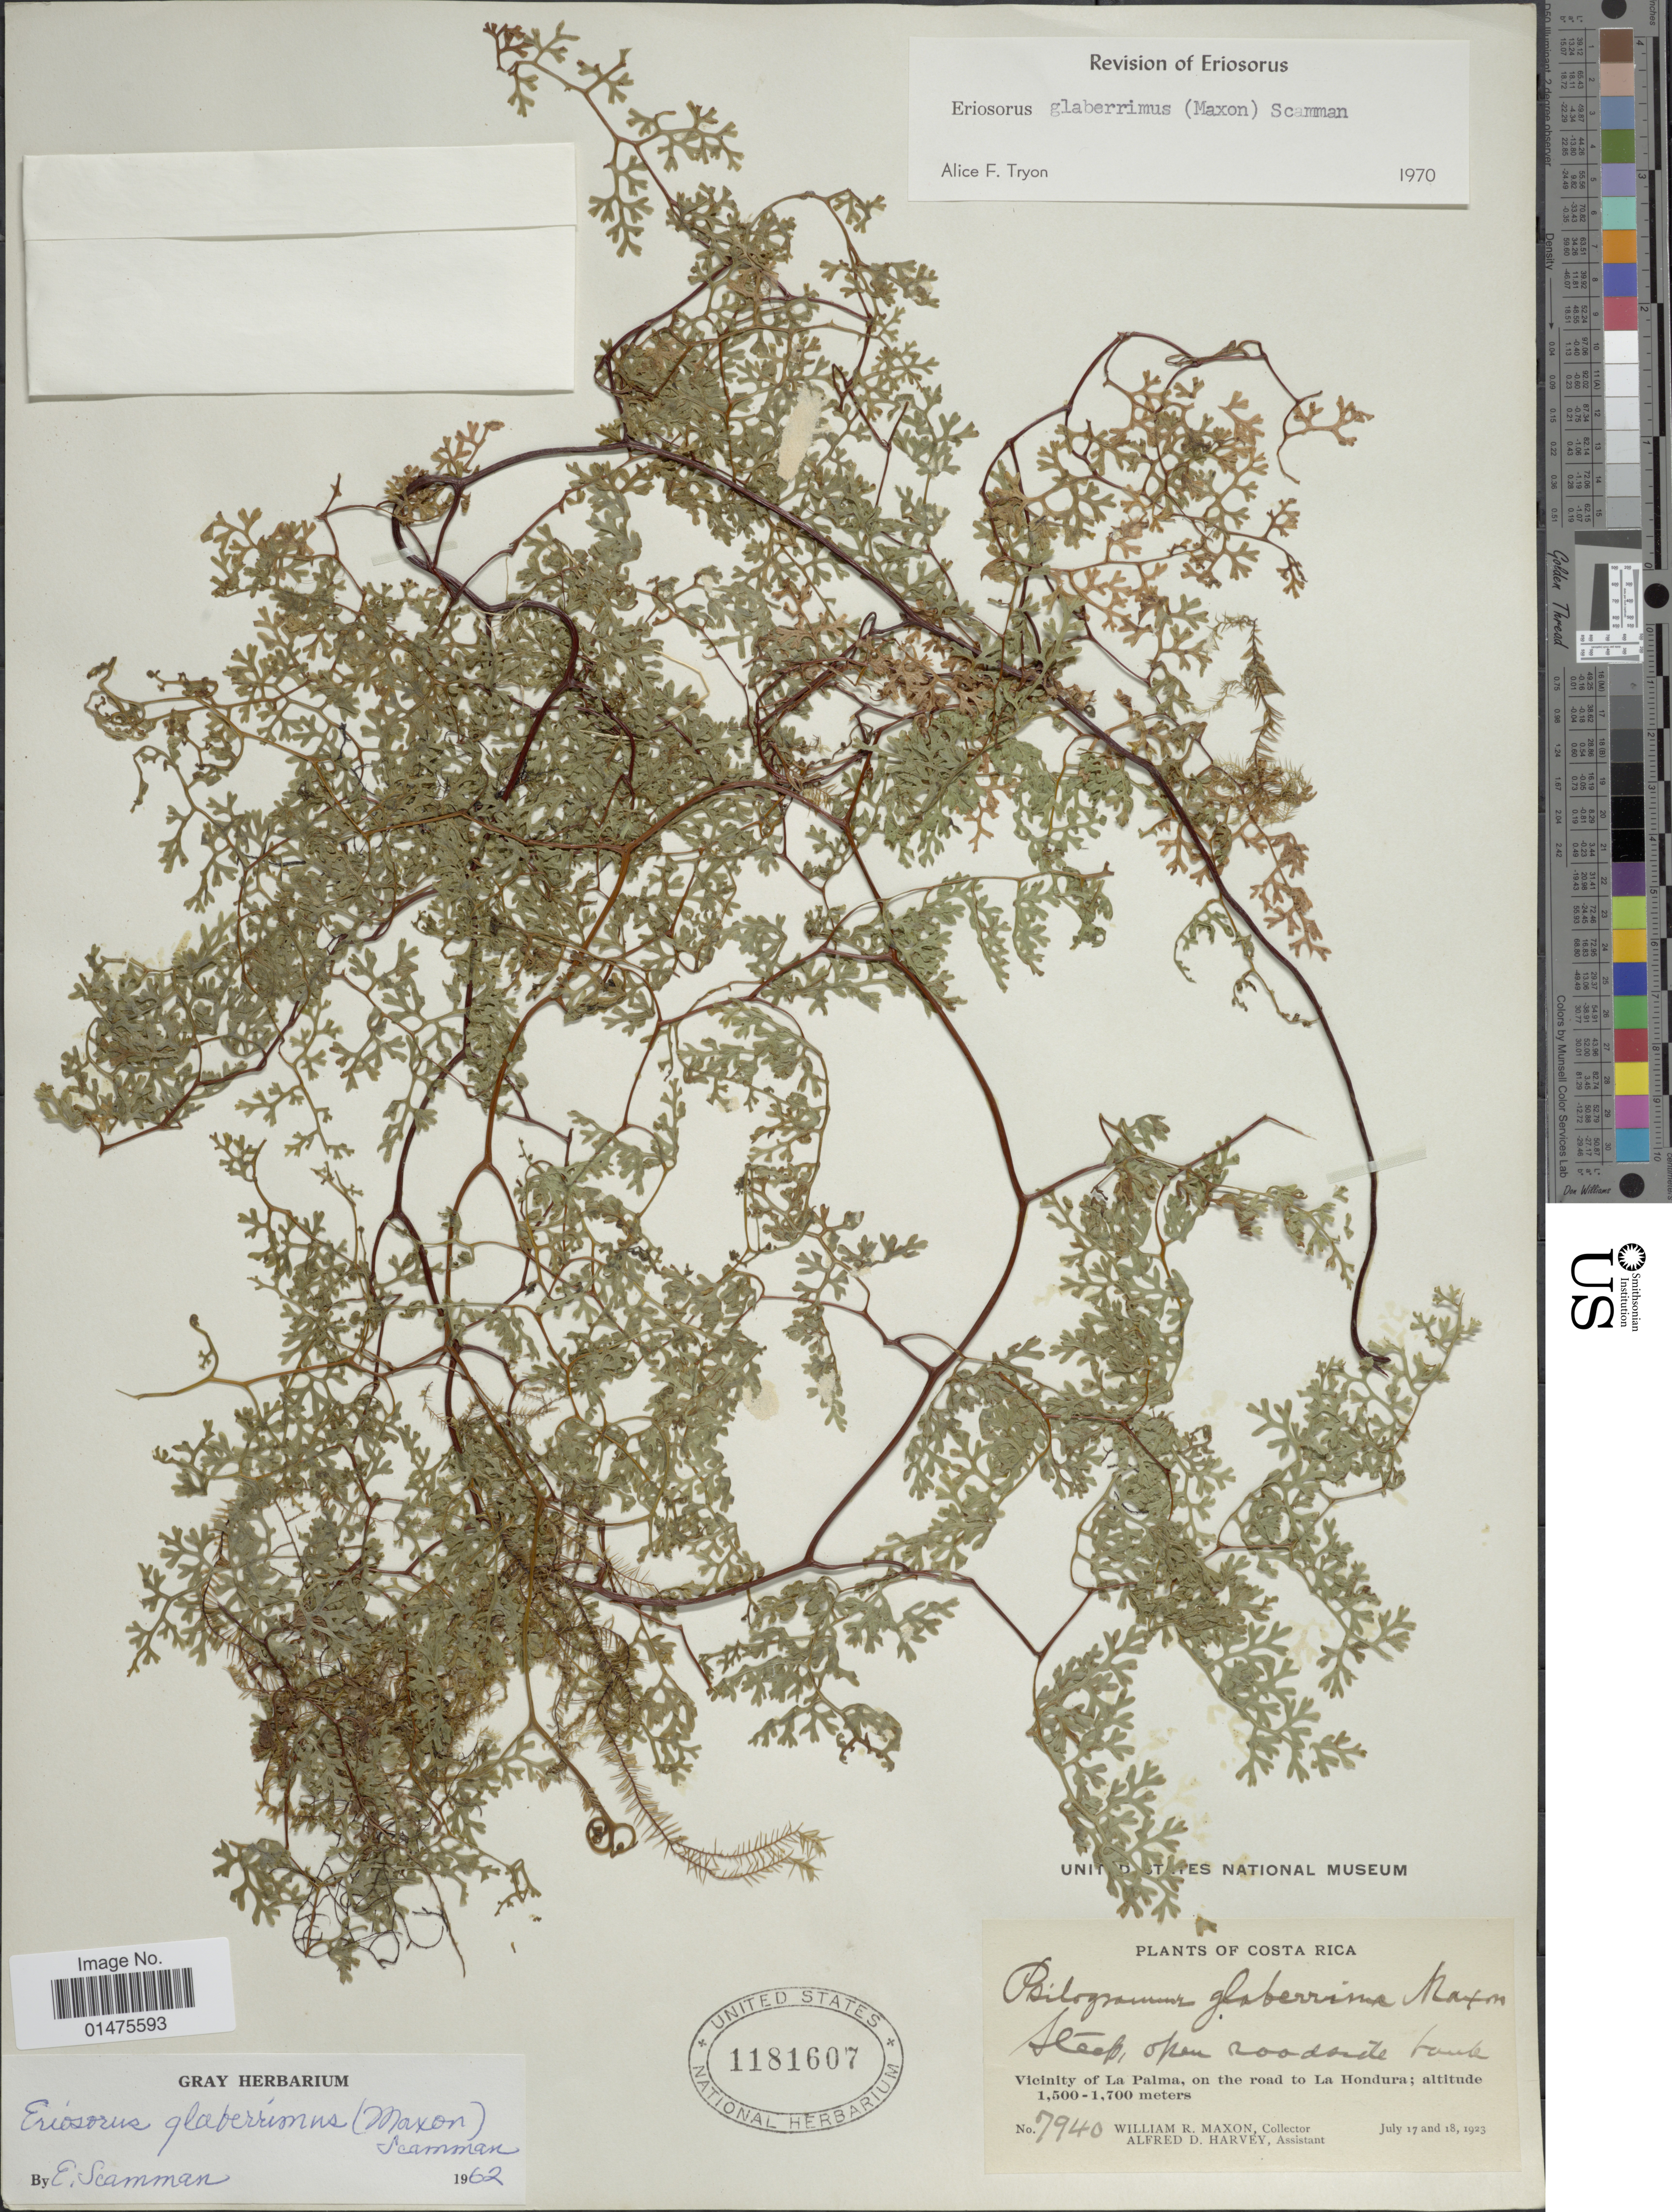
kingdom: Plantae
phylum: Tracheophyta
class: Polypodiopsida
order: Polypodiales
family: Pteridaceae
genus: Jamesonia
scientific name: Jamesonia glaberrima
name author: (Maxon) Christenh.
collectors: W. R. Maxon & A. D. Harvey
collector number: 7940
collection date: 1923-07-17/1923-07-18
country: Costa Rica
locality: Vicinity of La Palma, on the road to La Hondura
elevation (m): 1500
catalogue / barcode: US 1181607